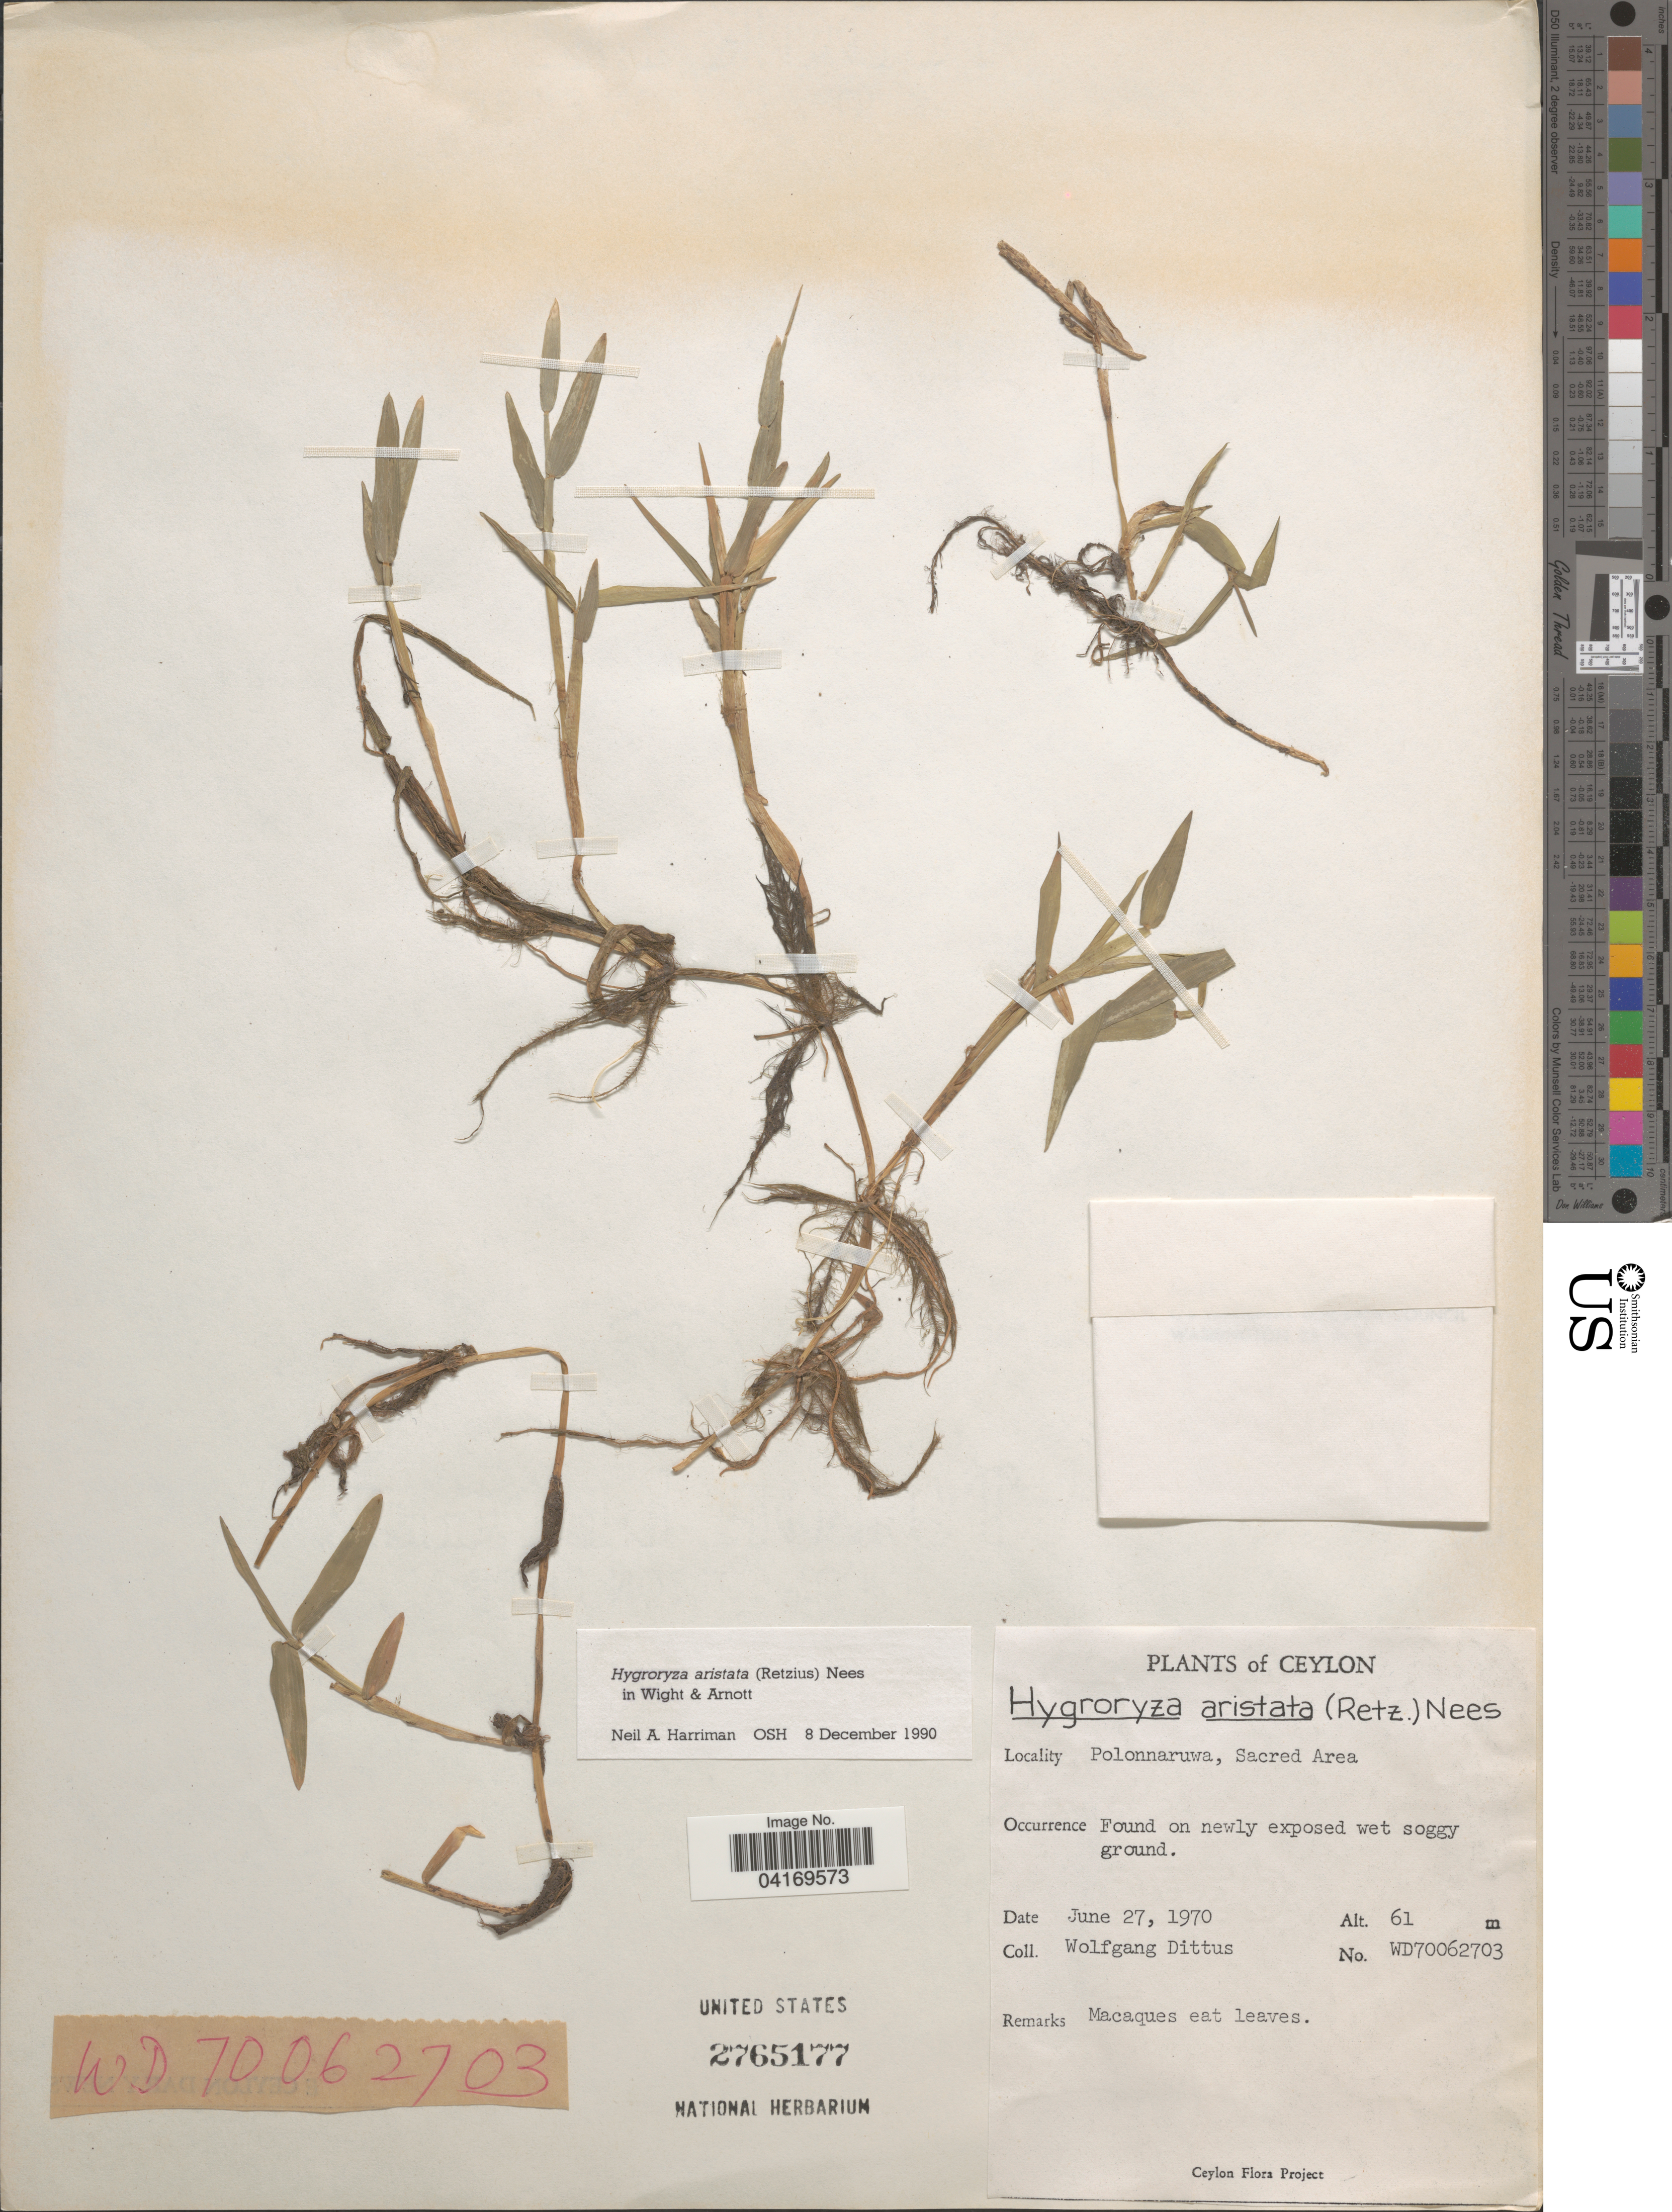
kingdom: Plantae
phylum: Tracheophyta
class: Liliopsida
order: Poales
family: Poaceae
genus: Hygroryza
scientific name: Hygroryza aristata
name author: (Retz.) Nees ex Wright & Arn.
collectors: W. Dittus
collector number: WD70062703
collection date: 1970-06-27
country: Sri Lanka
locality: Ceylon. Polonnaruwa, Sacred Area.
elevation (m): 61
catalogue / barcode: US 2765177